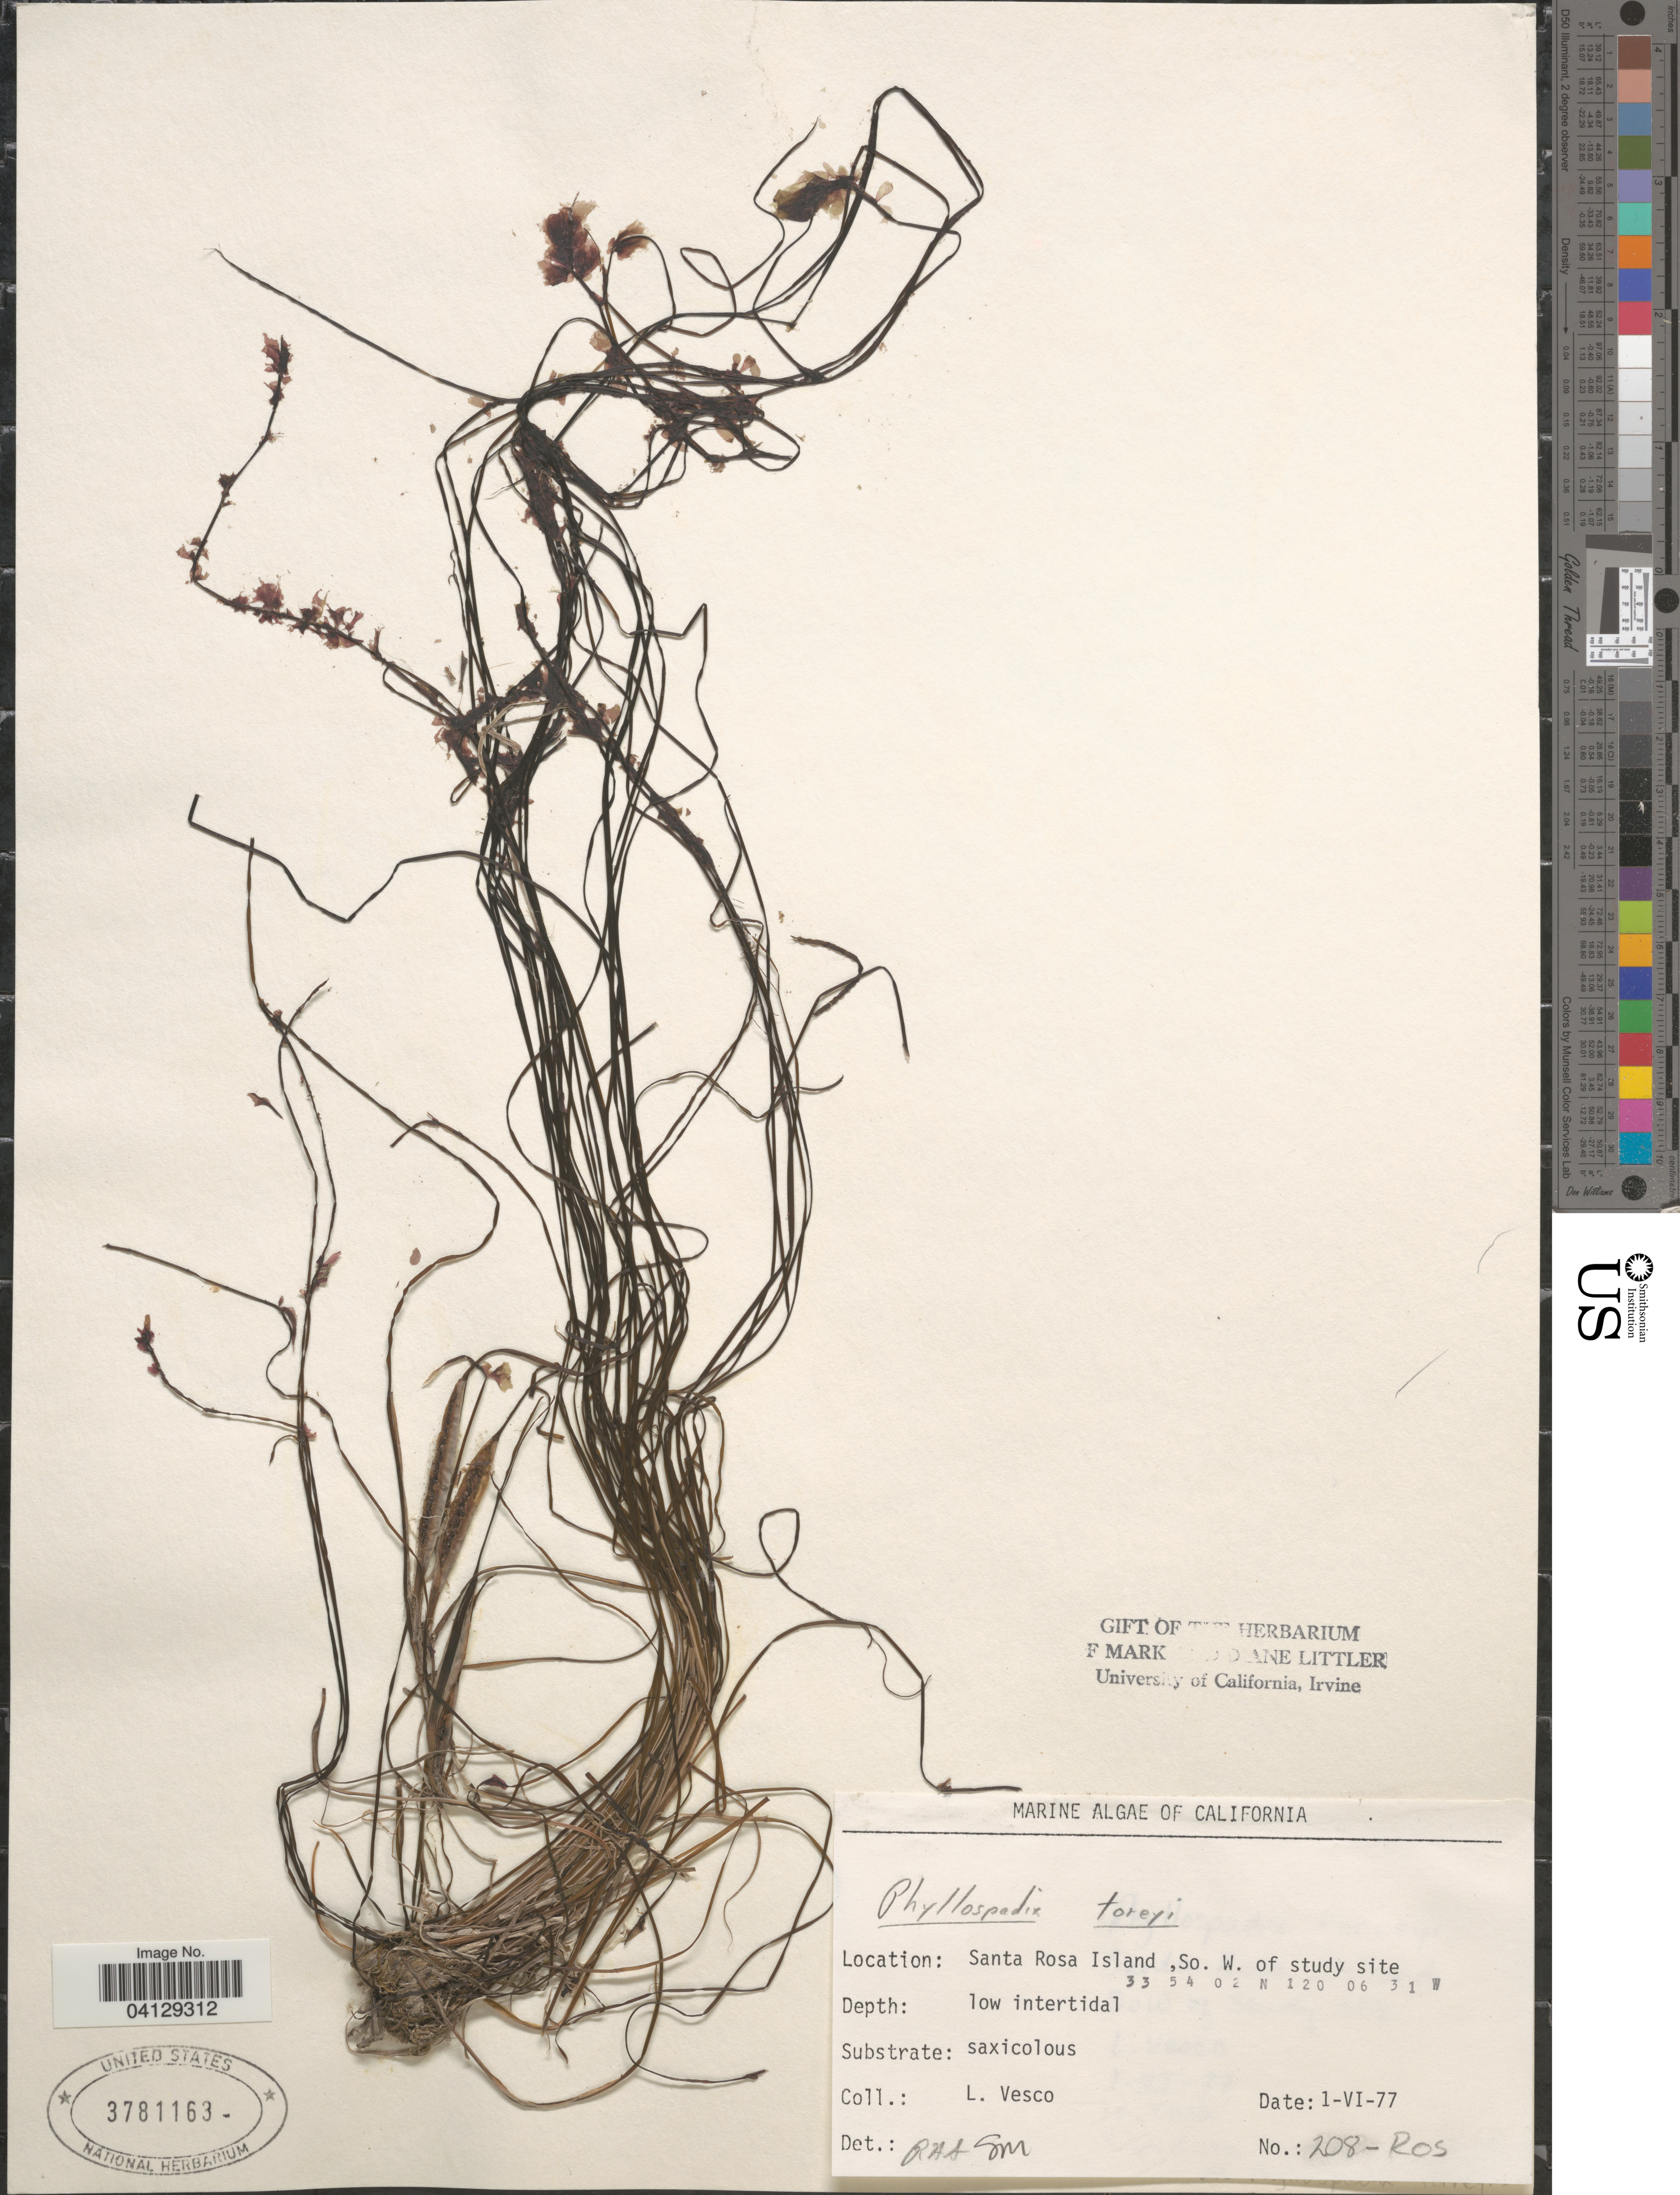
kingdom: Plantae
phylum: Tracheophyta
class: Liliopsida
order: Alismatales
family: Zosteraceae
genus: Phyllospadix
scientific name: Phyllospadix torreyi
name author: S. Watson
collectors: L. Vesco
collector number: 208-ROS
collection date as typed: Transcribed d/m/y: 1/6/77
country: United States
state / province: California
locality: Santa Rosa Island ,So. W. of study site.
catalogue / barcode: US 3781163